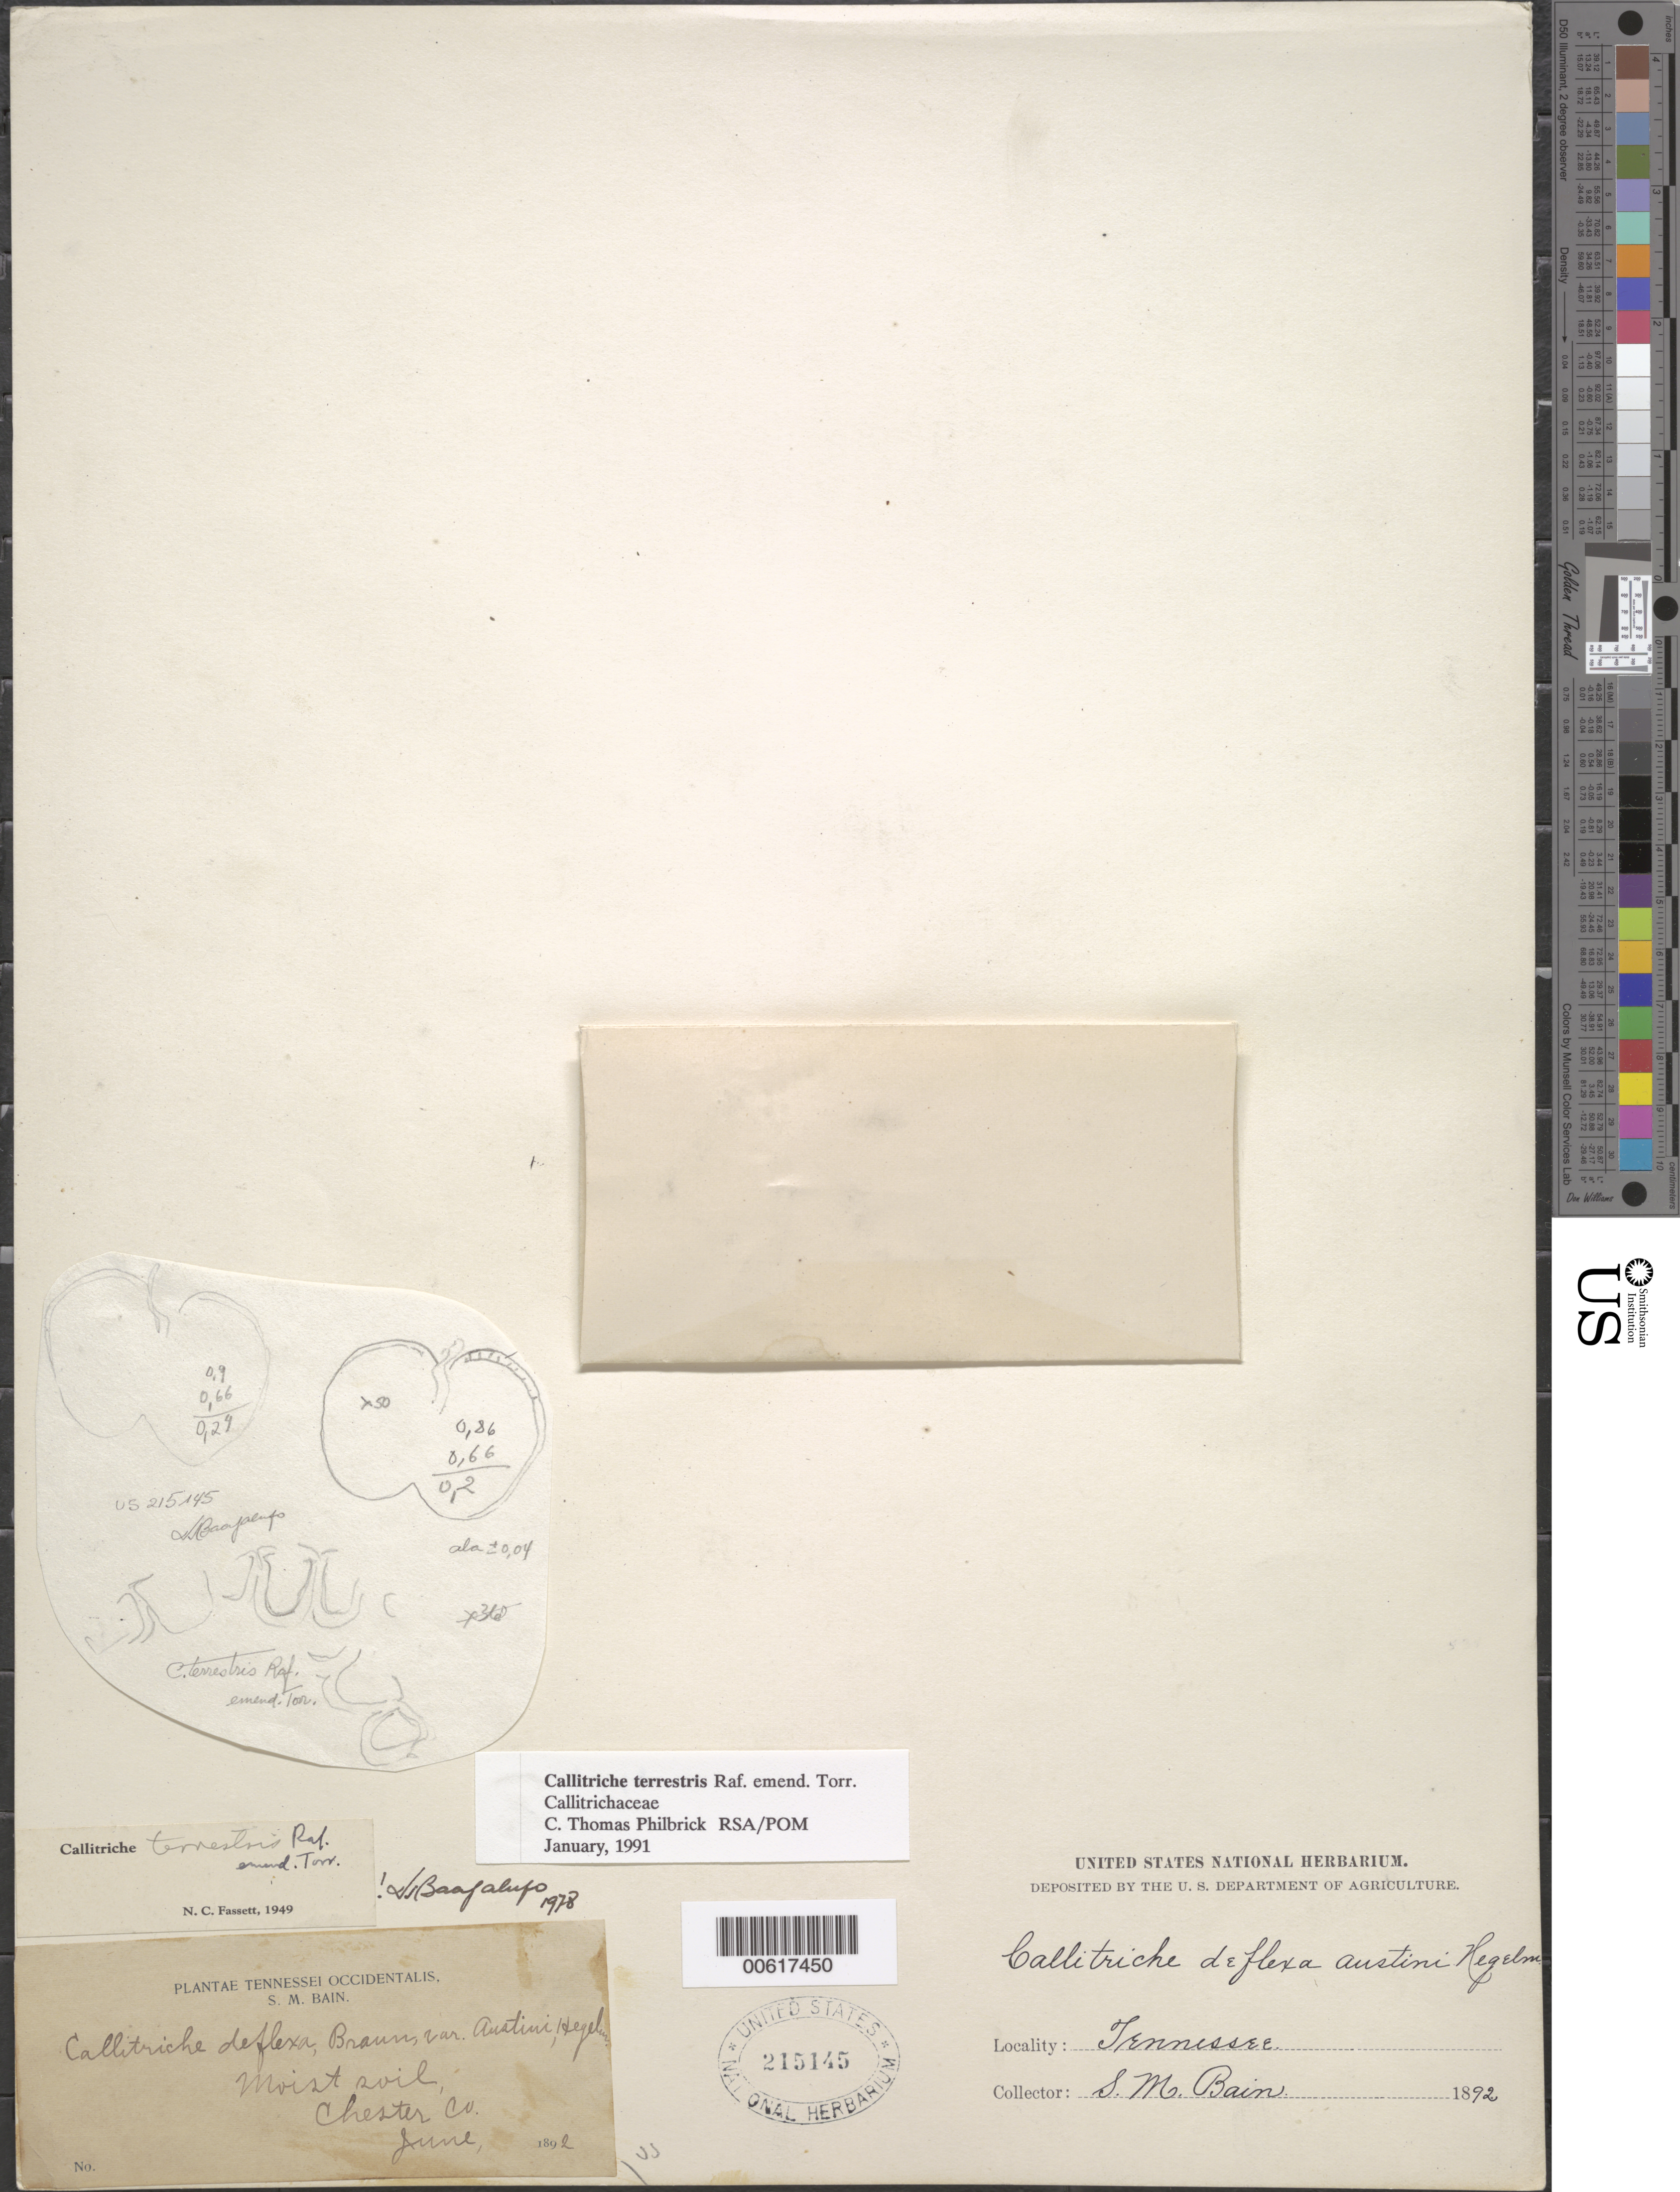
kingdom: Plantae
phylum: Tracheophyta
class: Magnoliopsida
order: Lamiales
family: Plantaginaceae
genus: Callitriche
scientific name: Callitriche terrestris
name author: Raf.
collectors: S. M. Bain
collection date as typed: Jun 1892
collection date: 1892-06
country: United States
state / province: Tennessee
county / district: Chester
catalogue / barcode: US 215145